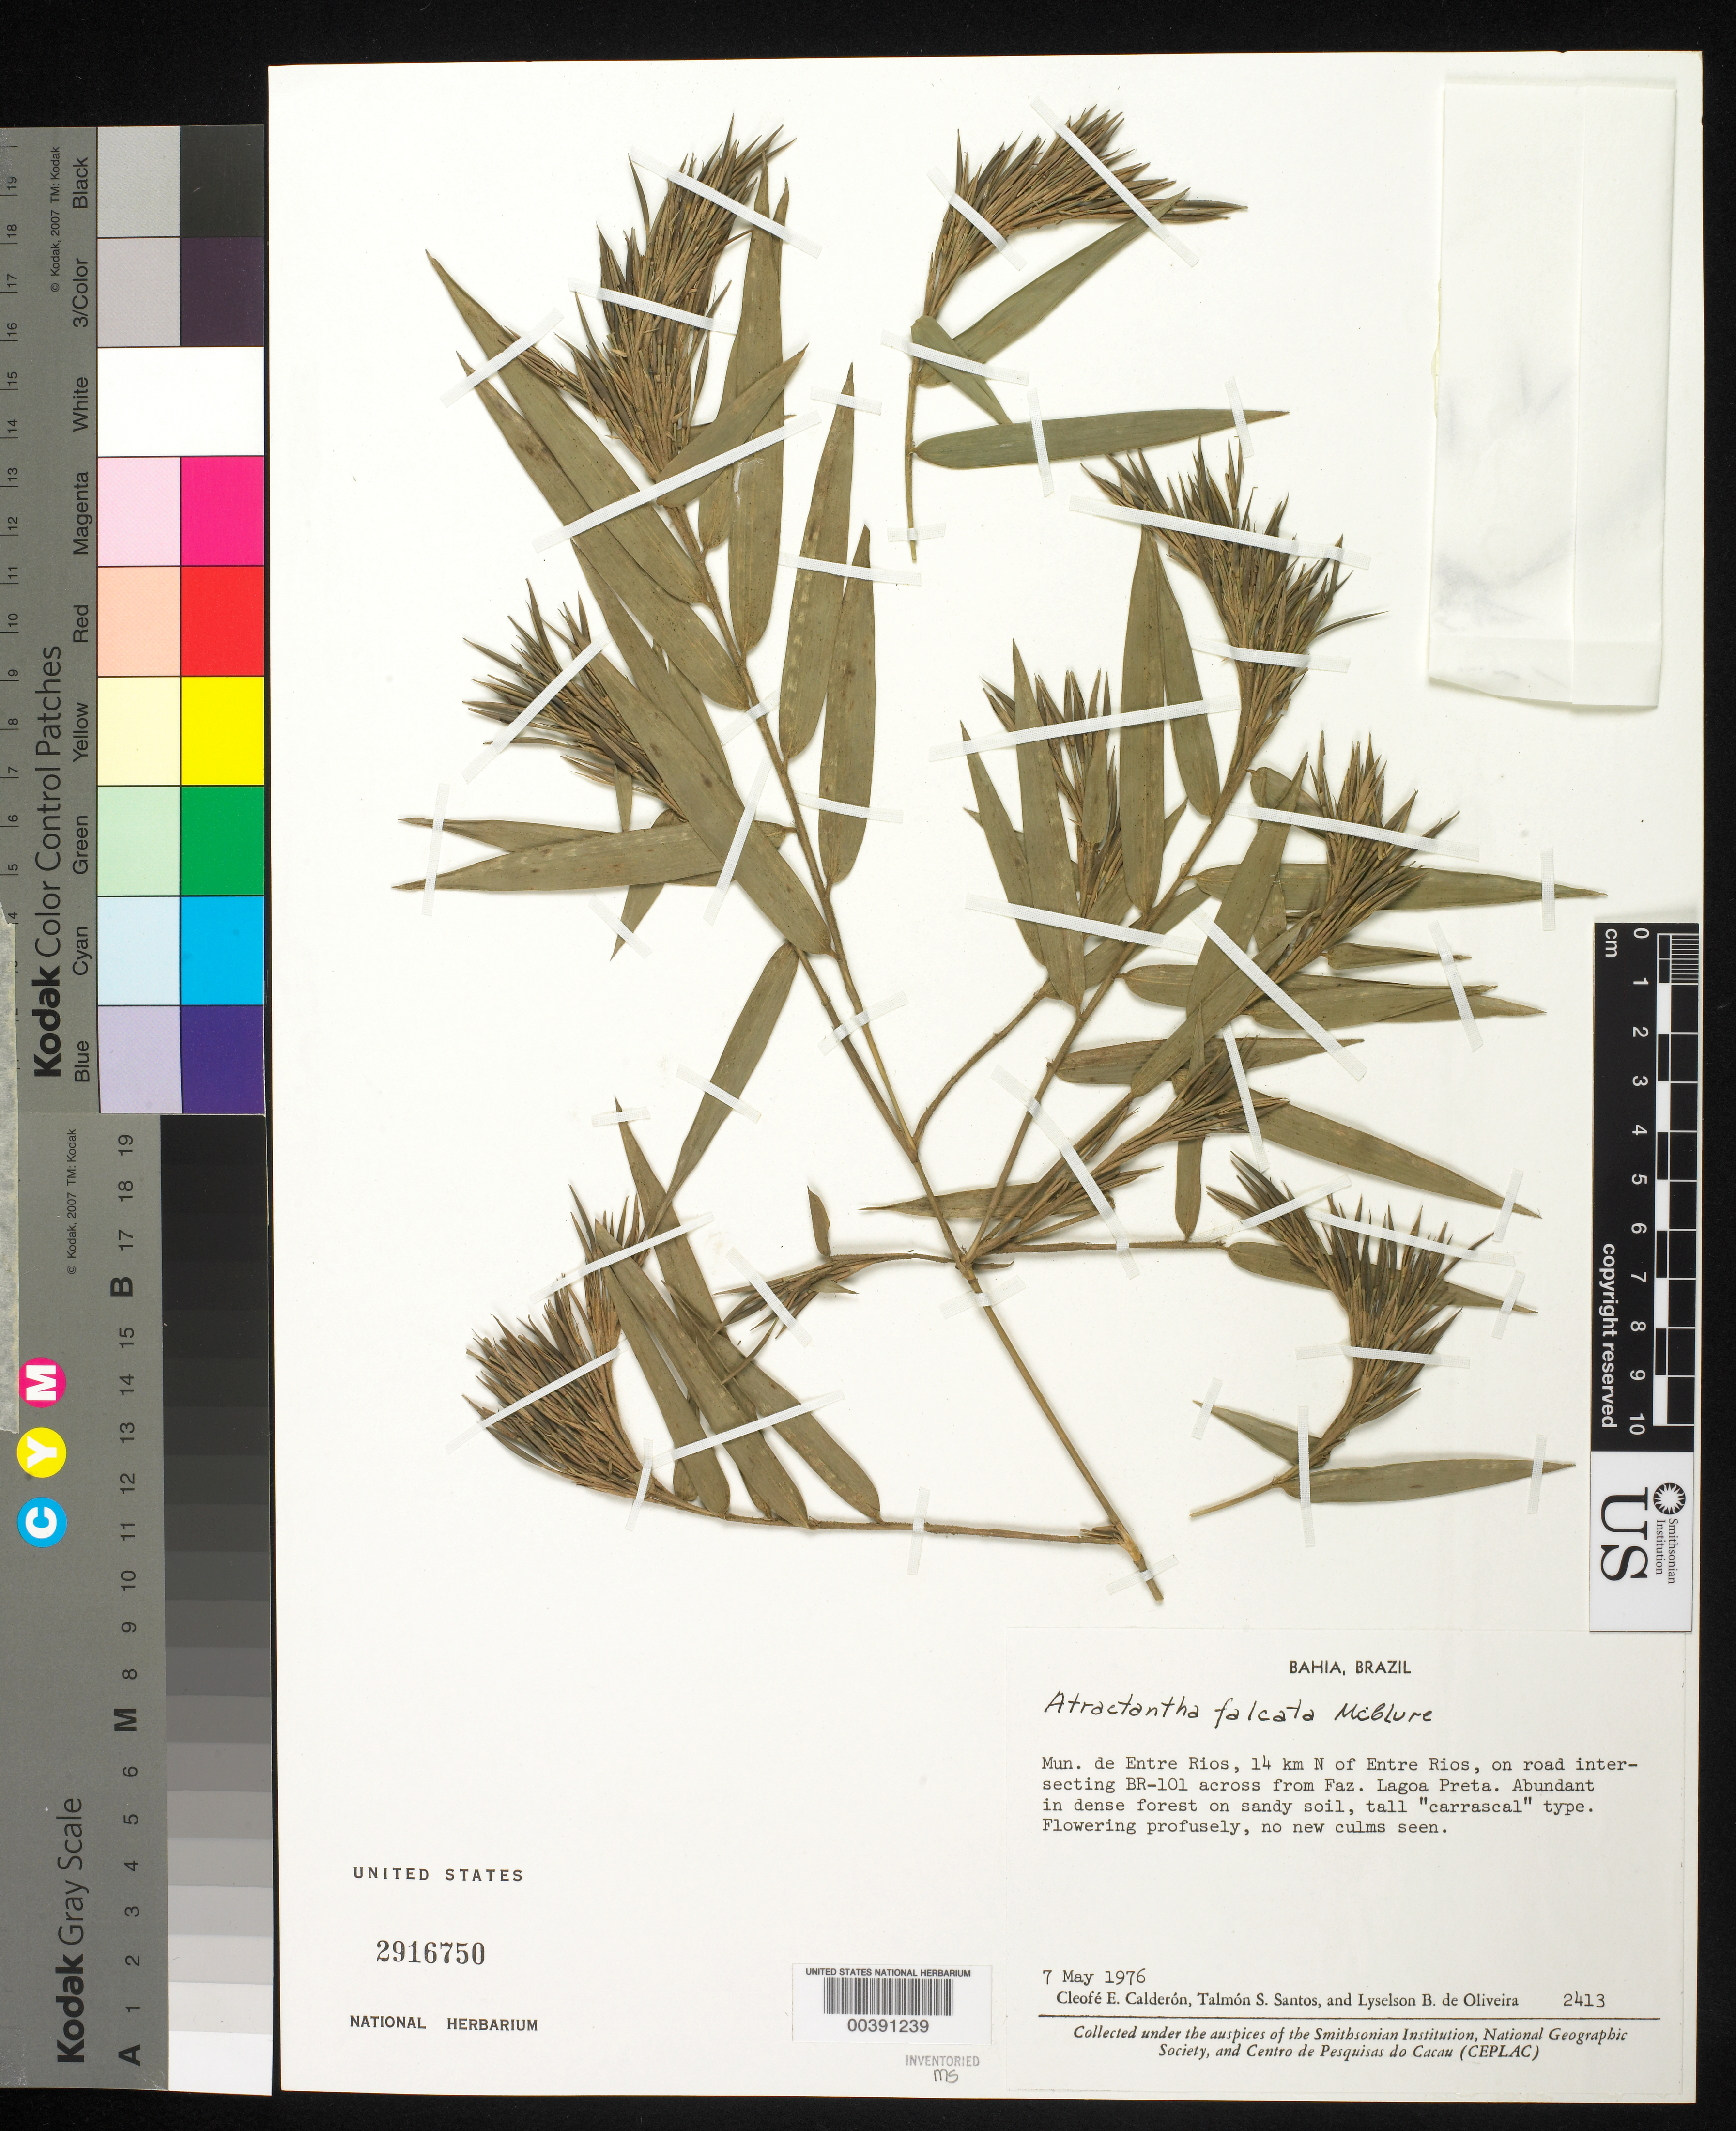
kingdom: Plantae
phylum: Tracheophyta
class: Liliopsida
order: Poales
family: Poaceae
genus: Atractantha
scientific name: Atractantha falcata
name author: McClure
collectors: C. E. Calderón, T. S. Santos & L. de Oliveira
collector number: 2413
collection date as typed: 07 May 1976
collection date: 1976-05-07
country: Brazil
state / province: Bahia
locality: Entre rios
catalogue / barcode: US 2916750